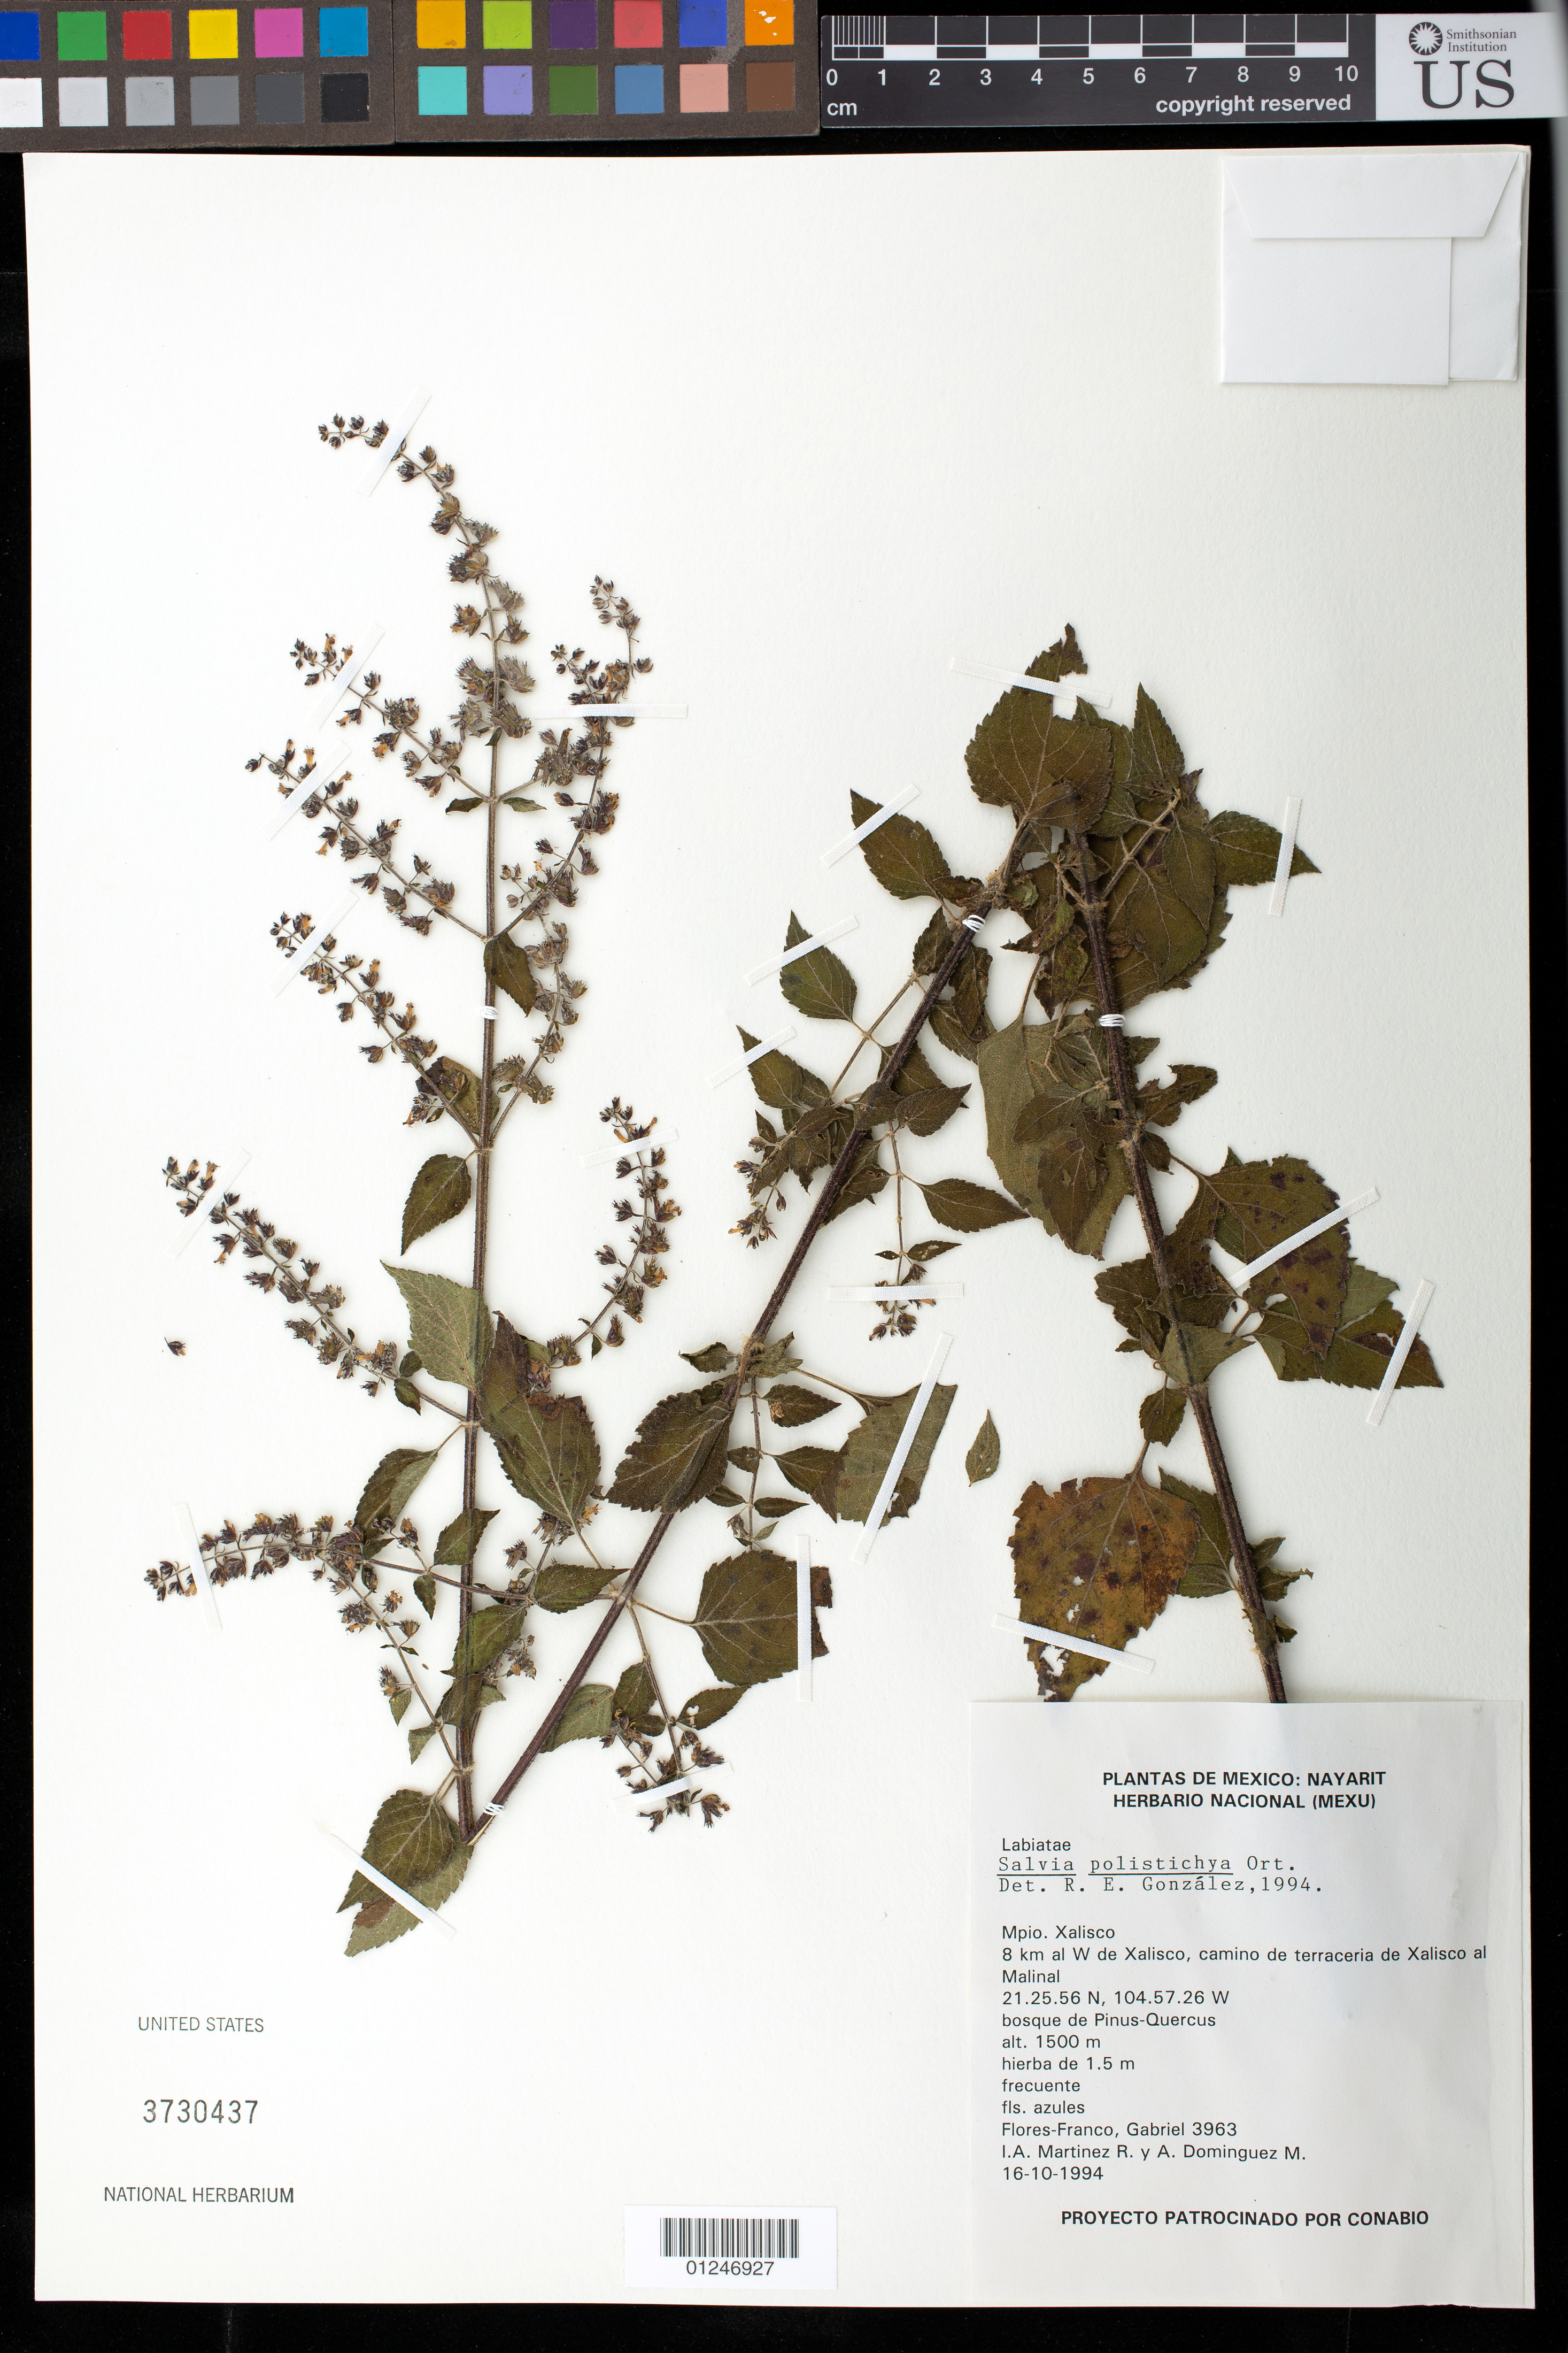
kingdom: Plantae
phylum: Tracheophyta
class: Magnoliopsida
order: Lamiales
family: Lamiaceae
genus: Cantinoa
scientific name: Cantinoa mutabilis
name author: (Rich.) Harley & J.F.B. Pastore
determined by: Strong, Mark T., (BOT), Smithsonian Institution - National Museum of Natural History (UNITED STATES)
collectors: G. Flores F., I. A. Martinez R. & A. Dominguez M.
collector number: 3963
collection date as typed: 16 Oct 1994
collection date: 1994-10-16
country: Mexico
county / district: Xalisco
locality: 8 km al W de Xalisco, camino de terraceria de Xalisco al Malinal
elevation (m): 1500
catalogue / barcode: US 3730437